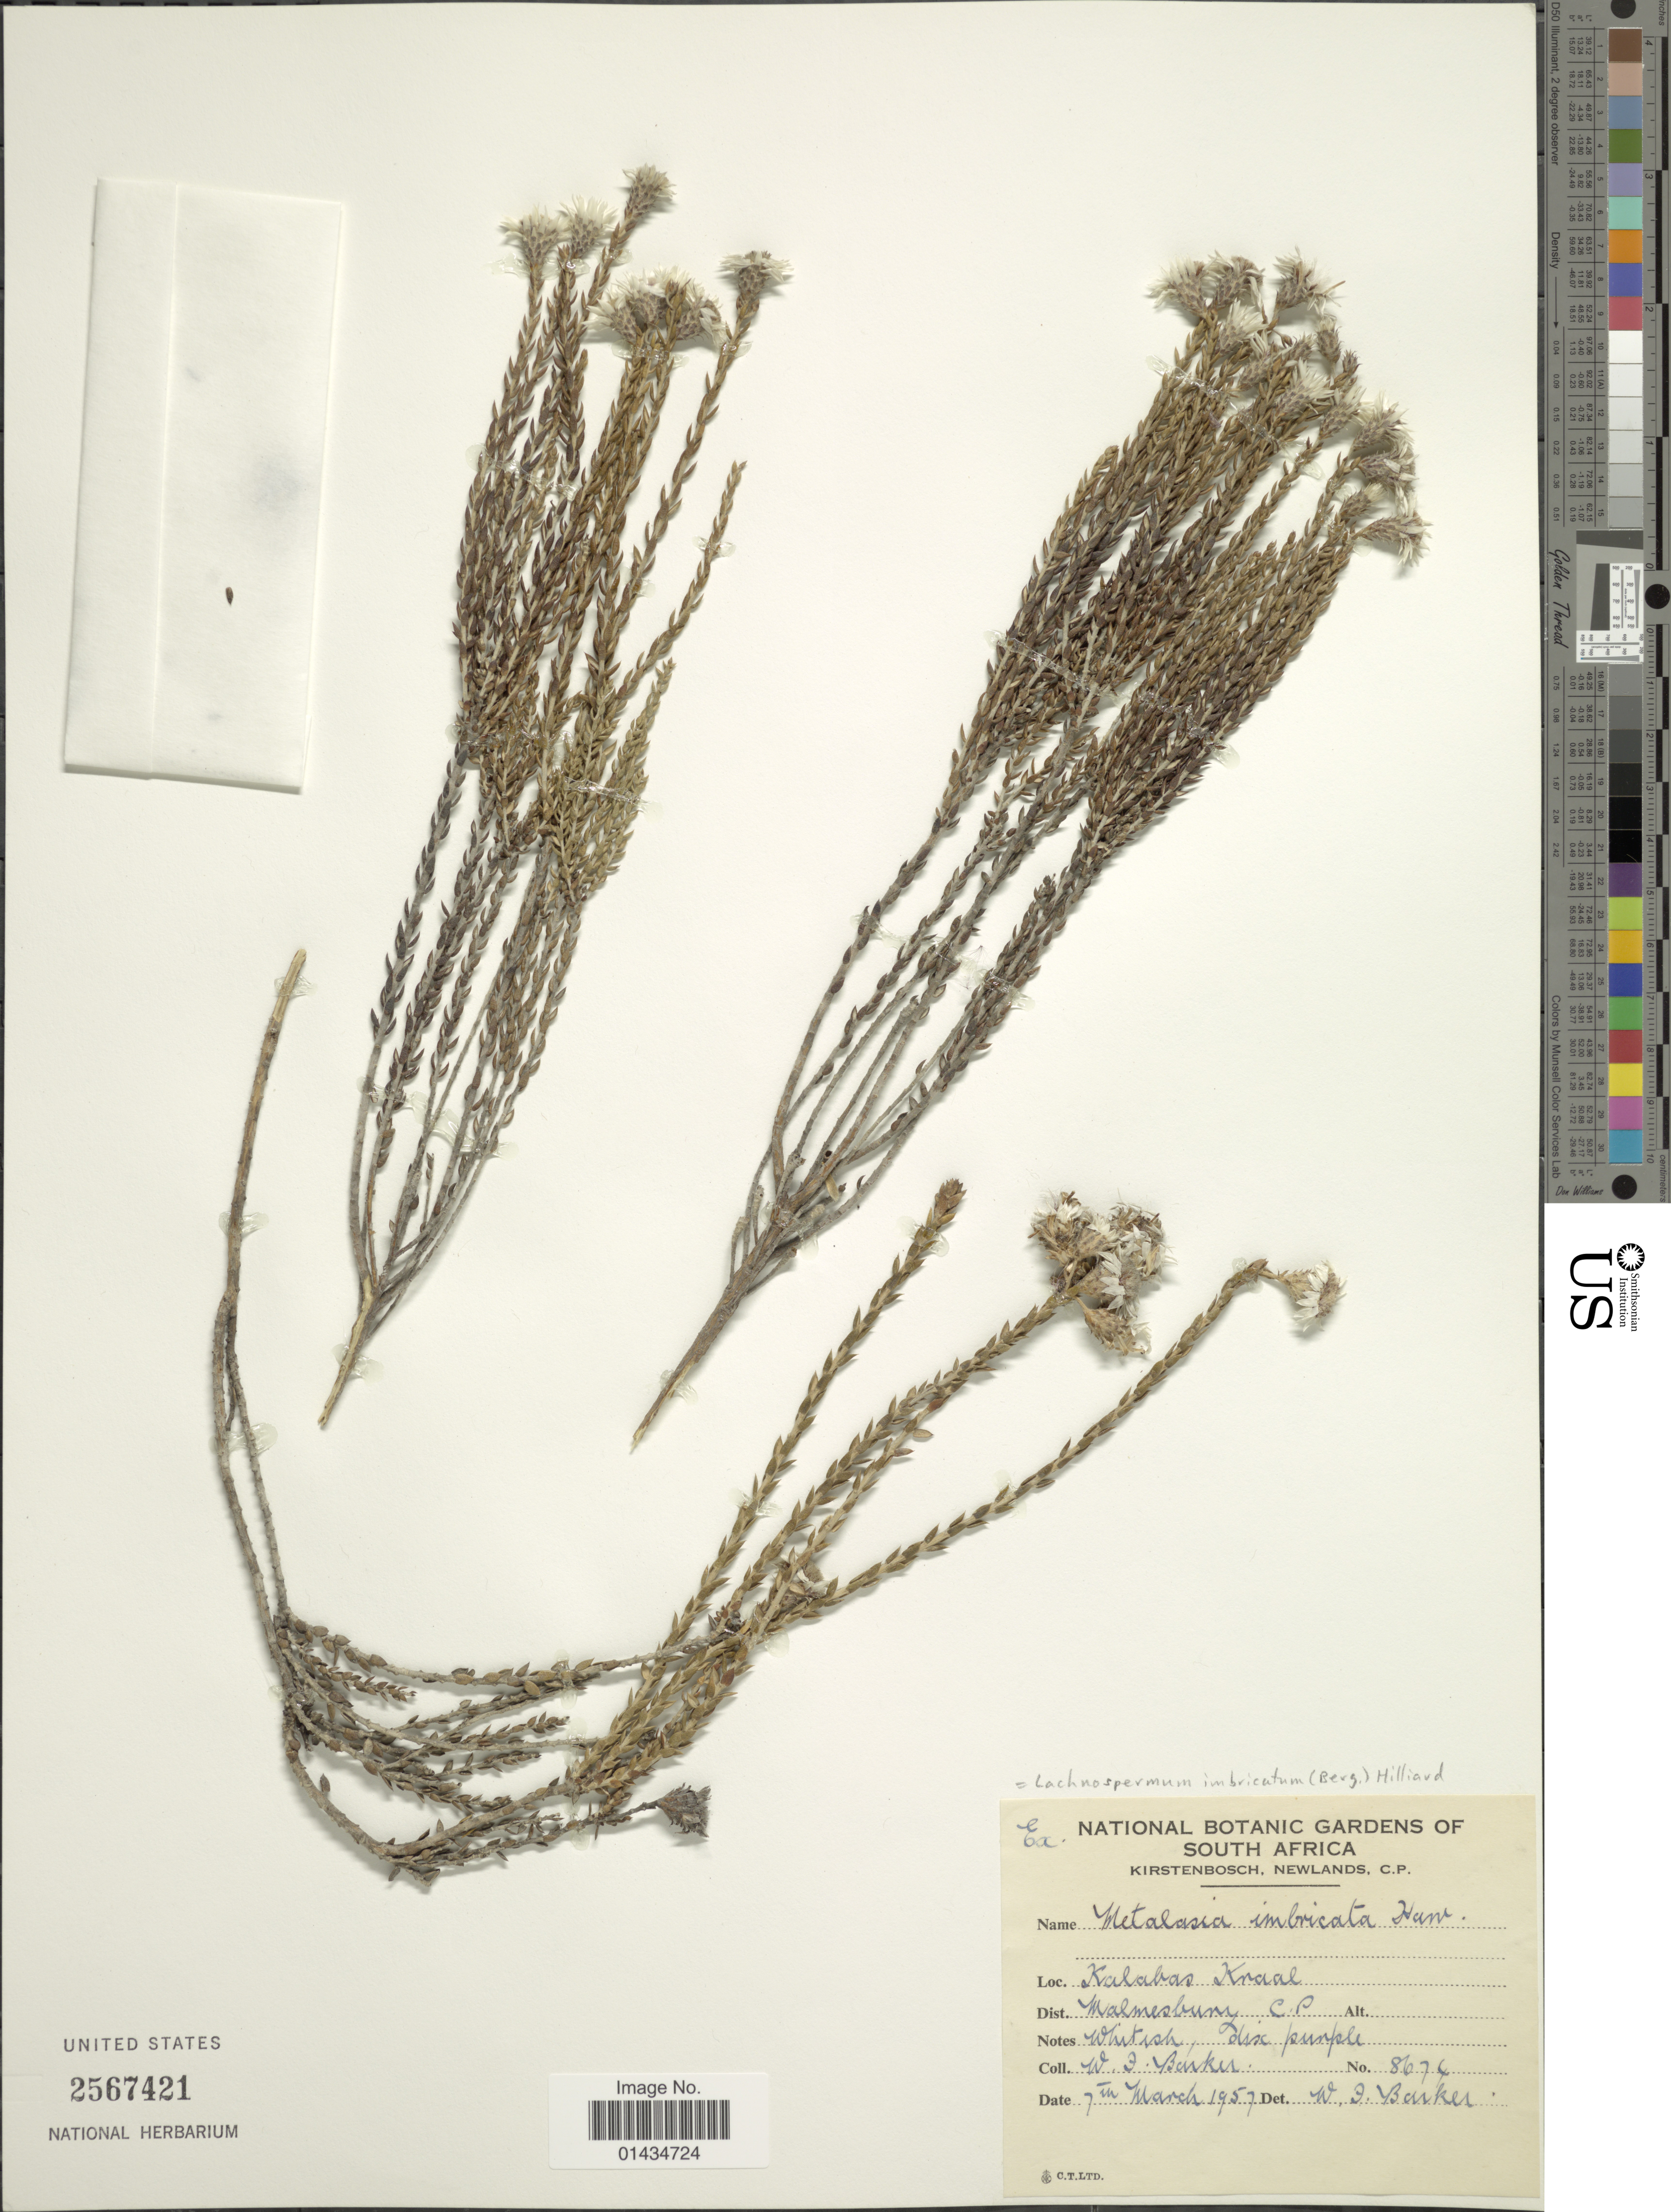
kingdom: Plantae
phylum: Tracheophyta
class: Magnoliopsida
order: Asterales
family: Asteraceae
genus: Lachnospermum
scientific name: Lachnospermum imbricatum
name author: (P.J. Bergius) Hilliard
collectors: W. F. Barker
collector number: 8674*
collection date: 1957-03-07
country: South Africa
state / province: Western Cape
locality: Kalabas Kraal, Dist. Malmesbury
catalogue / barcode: US 2567421